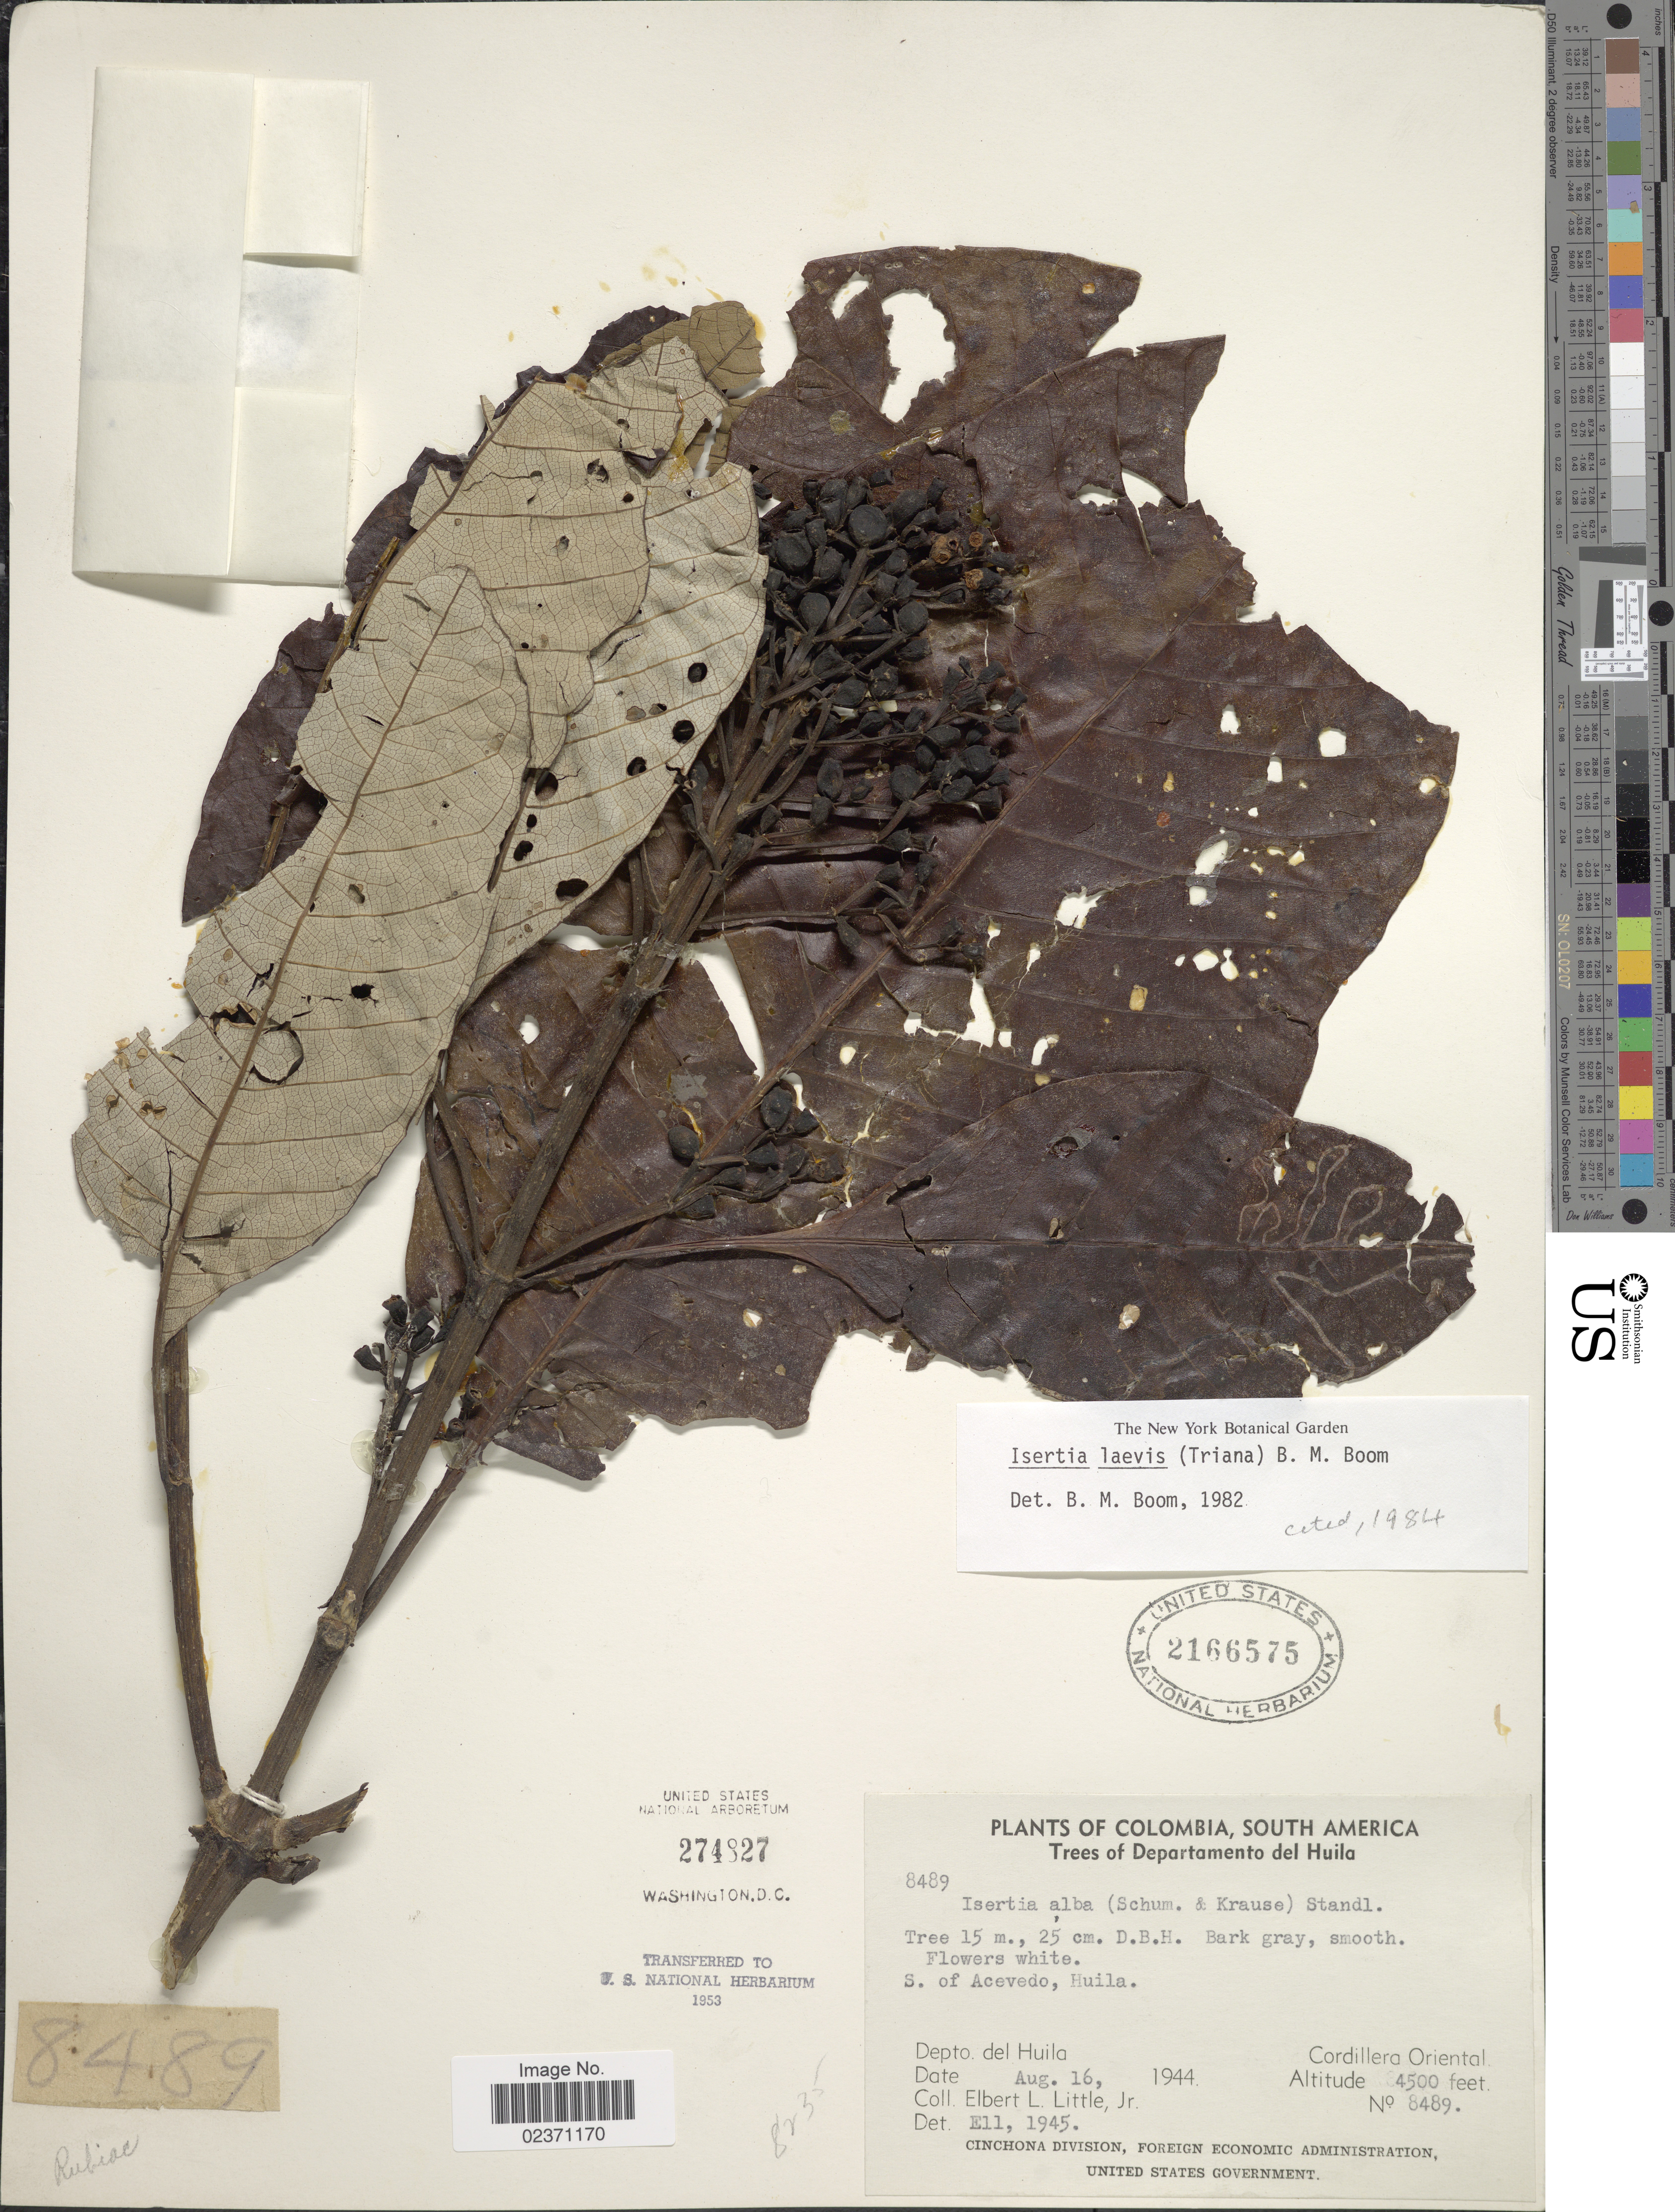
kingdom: Plantae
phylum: Tracheophyta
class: Magnoliopsida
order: Gentianales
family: Rubiaceae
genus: Isertia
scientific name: Isertia laevis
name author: (Triana) B.M. Boom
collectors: E. L. Little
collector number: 8489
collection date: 1944-08-16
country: Colombia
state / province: Huila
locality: S. of Acevedo, Depto. del Huila. Cordillera Oriental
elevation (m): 1372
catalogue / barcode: US 2166575